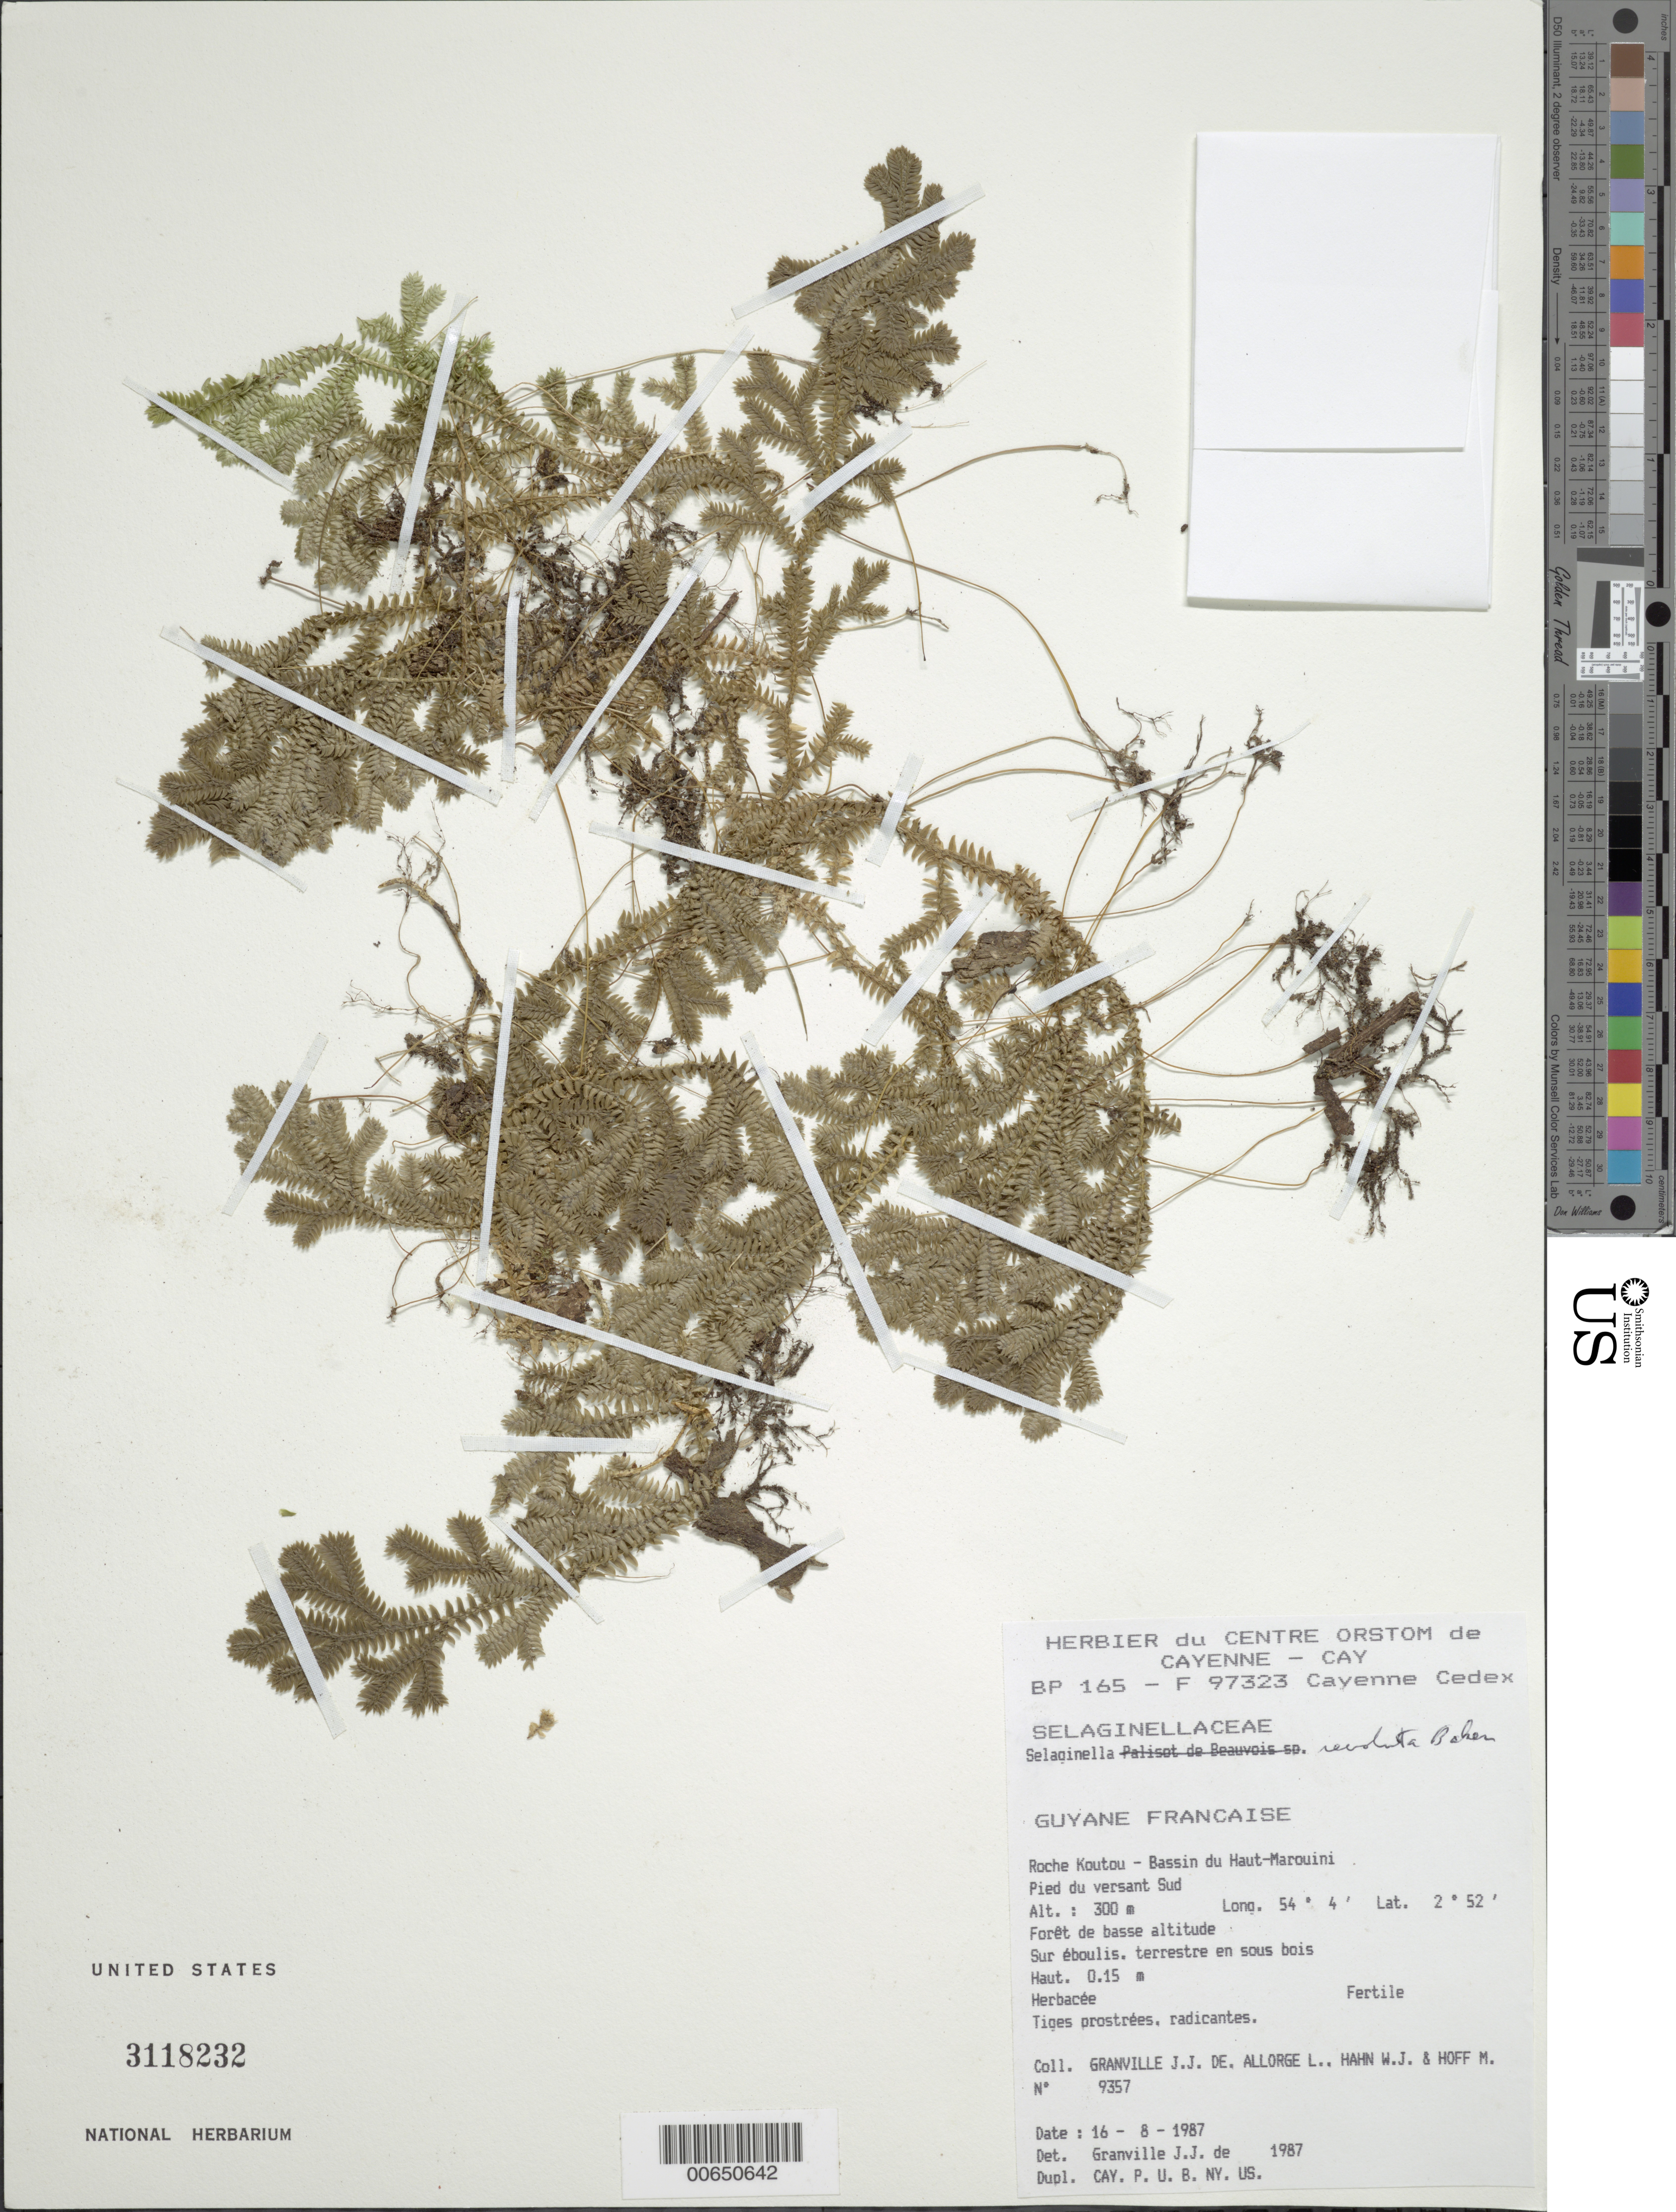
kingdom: Plantae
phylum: Tracheophyta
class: Lycopodiopsida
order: Selaginellales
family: Selaginellaceae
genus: Selaginella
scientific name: Selaginella revoluta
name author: Baker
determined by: Granville, J. J. de, (CAY), Institut de Recherche pour le Developpement (IRD) (FRENCH GUIANA)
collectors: J.-J. de Granville, L. Allorge, W. J. Hahn & M. Hoff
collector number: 9357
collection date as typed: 16-Aug-87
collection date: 1987-08-16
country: French Guiana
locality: Roche Koutou, Bassin du Haut-Marouini, Pied du versant Sud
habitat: Forêt de basse altitude, Sur éboulis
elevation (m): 300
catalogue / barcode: US 3118232